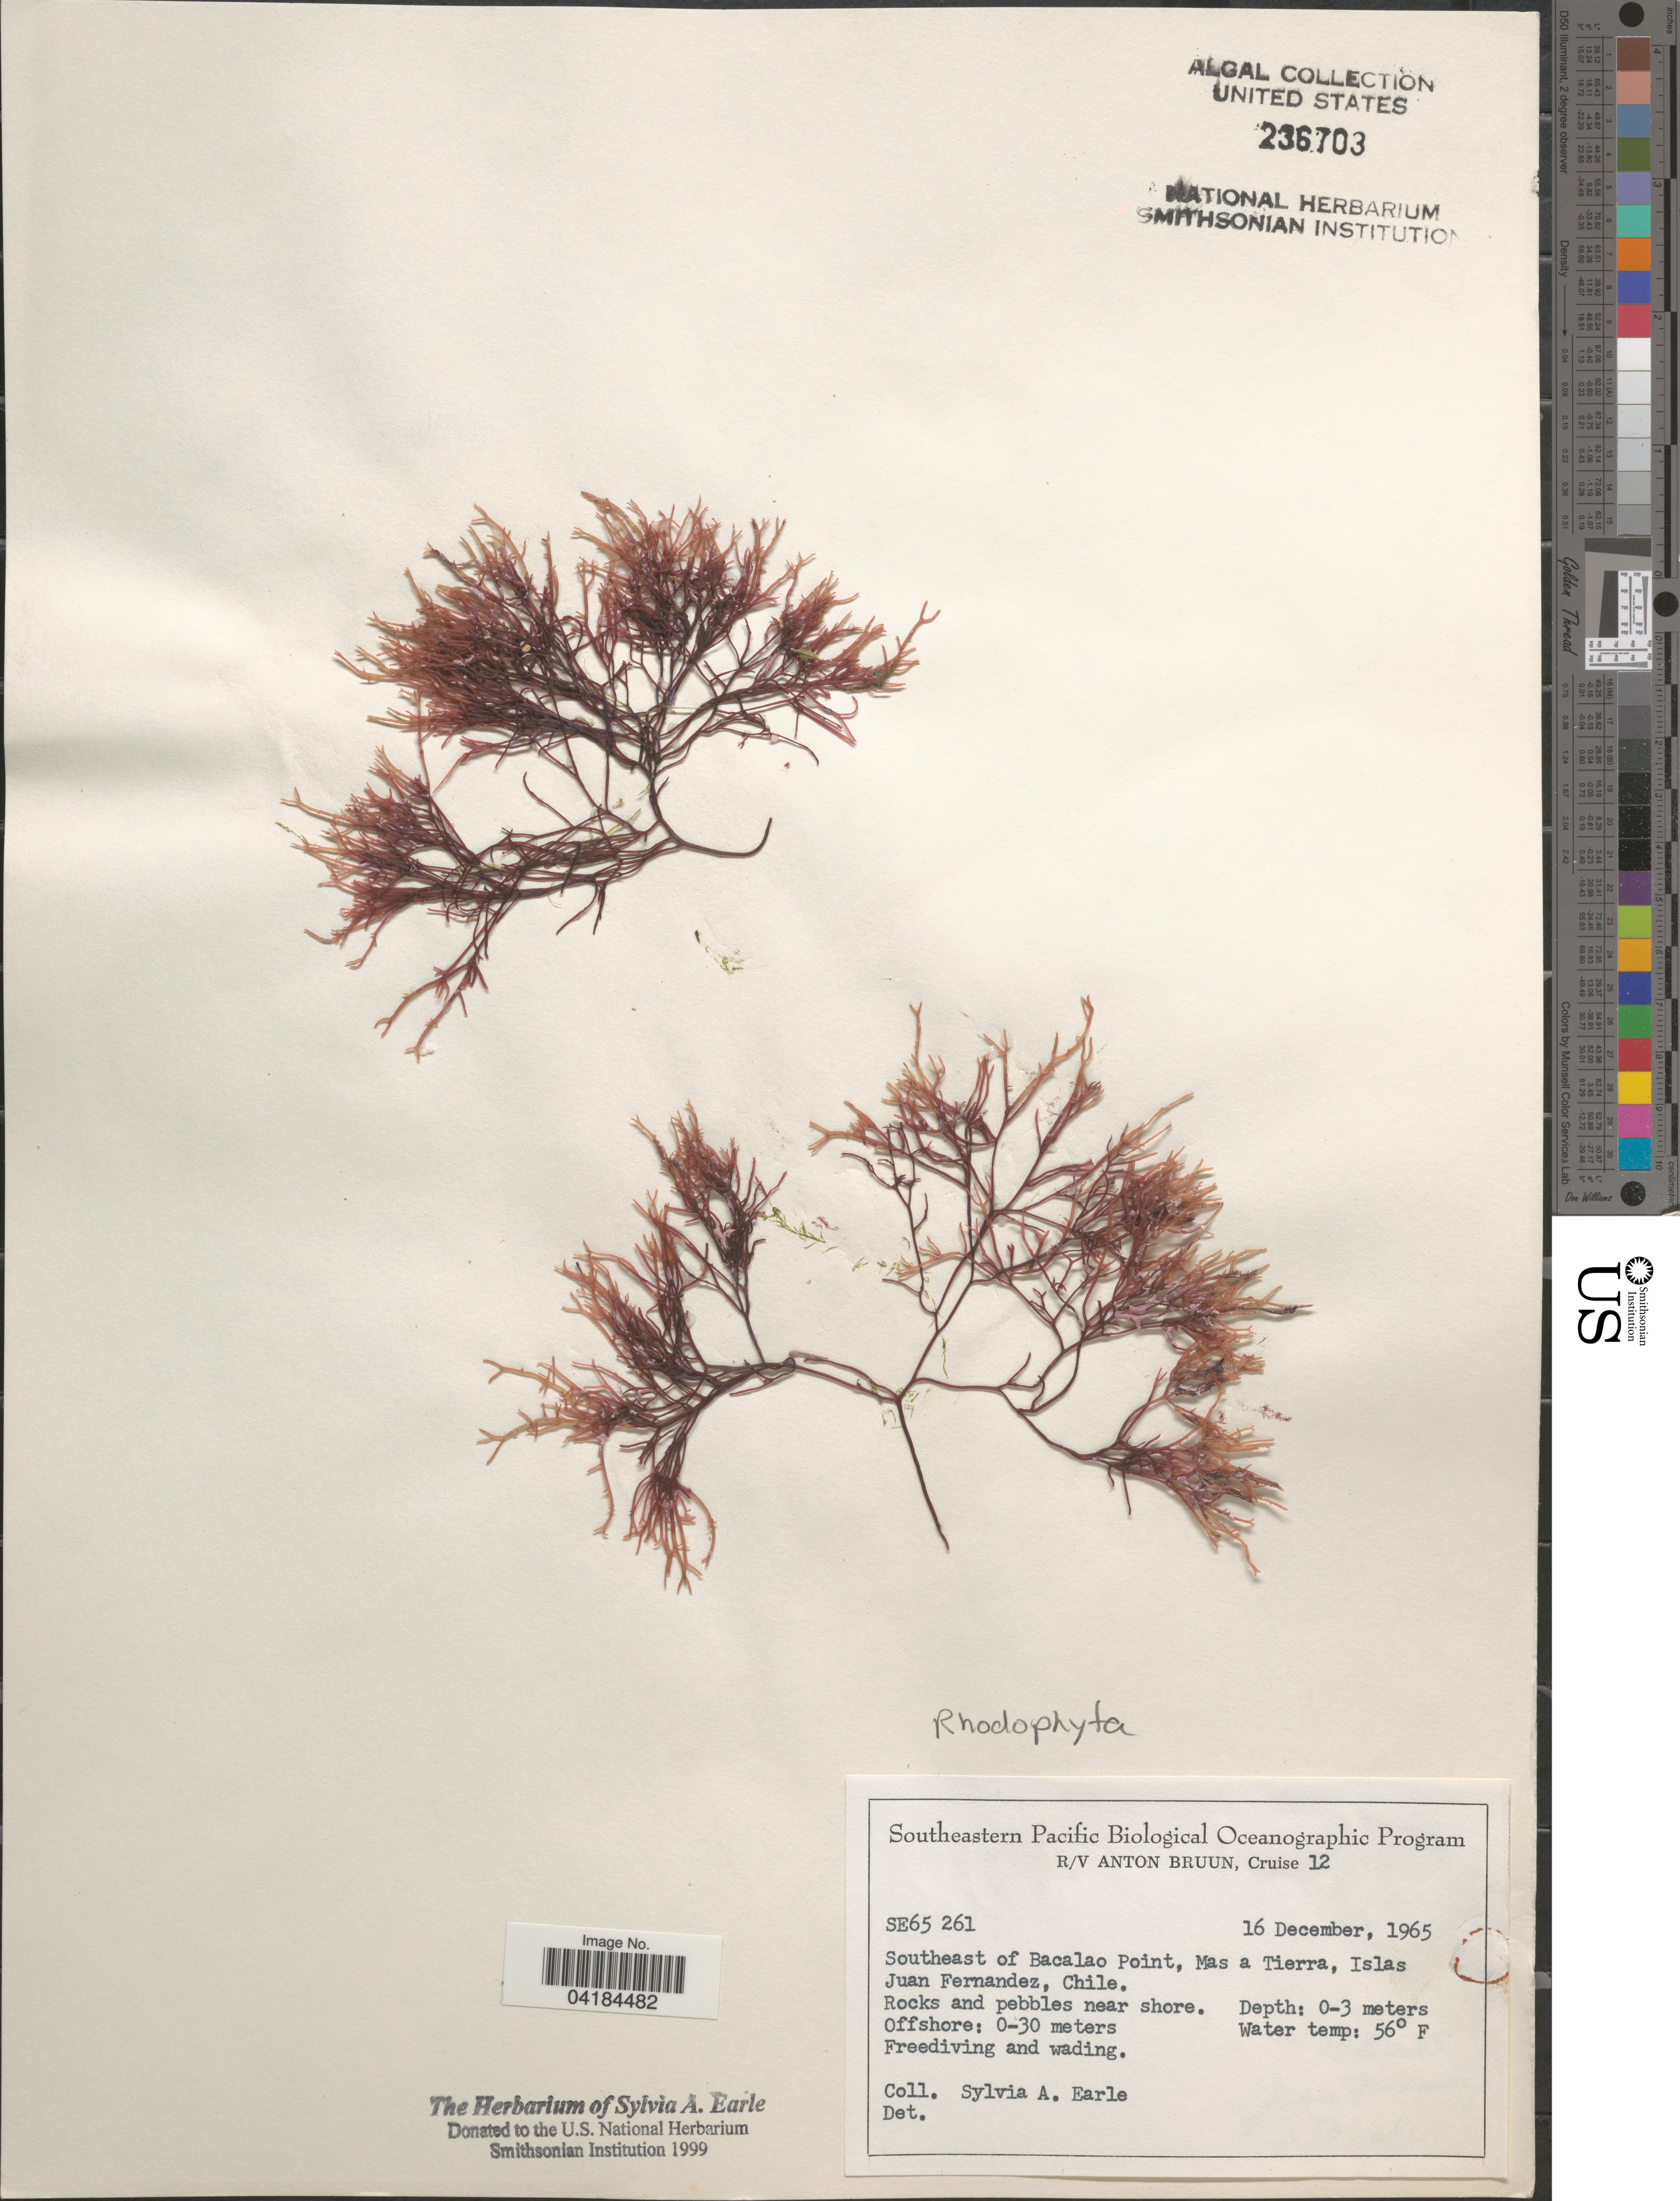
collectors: S. A. Earle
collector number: SE65 261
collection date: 1965-12-16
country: Chile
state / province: Valparaíso (V)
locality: Southeastern Pacific. R/V Anton Bruun, Cruise 12. Southeast of Bacalao Point, Mas a Tierra, Islas Juan Fernandez.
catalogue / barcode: US 236703